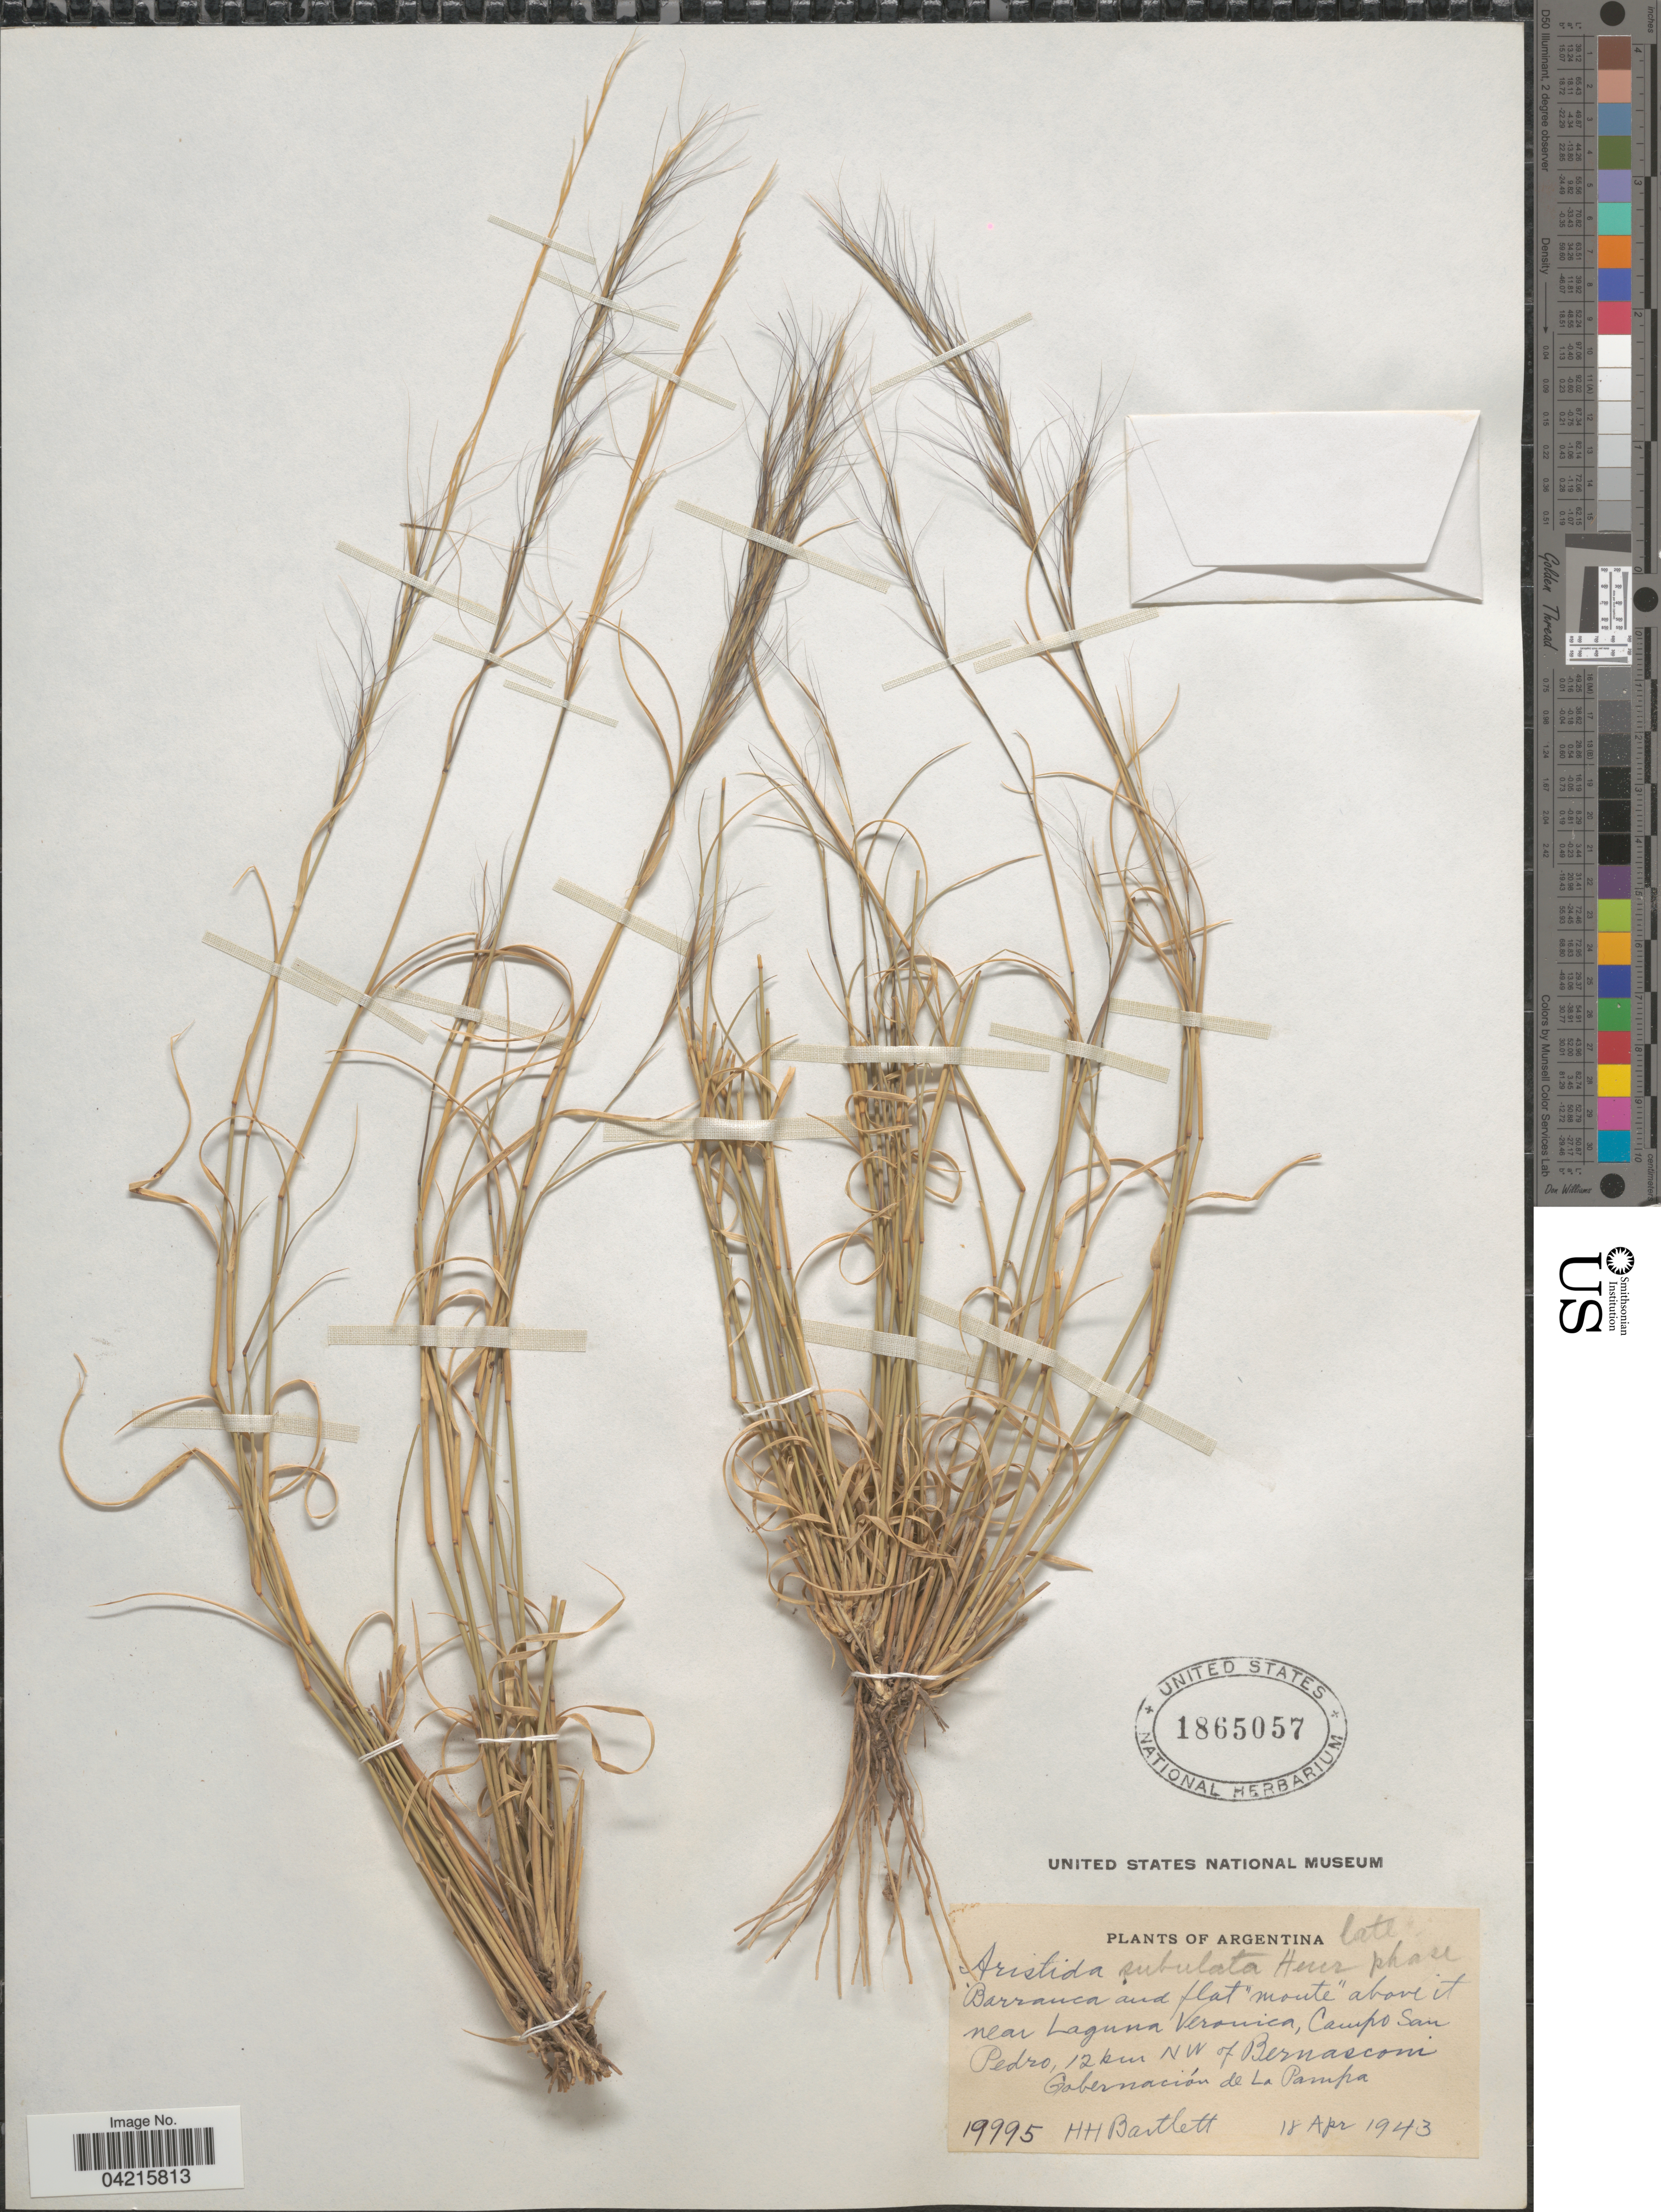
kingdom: Plantae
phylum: Tracheophyta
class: Liliopsida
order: Poales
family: Poaceae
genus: Aristida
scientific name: Aristida subulata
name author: Henr.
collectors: H. H. Bartlett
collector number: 19995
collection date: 1943-04-18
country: Argentina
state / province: La Pampa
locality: Barranca and flat "monte" above it near Laguna Veronica, Campo San Pedro, 12 km NW of Bernasconi. Gobernación de La Pampa.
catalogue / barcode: US 1865057